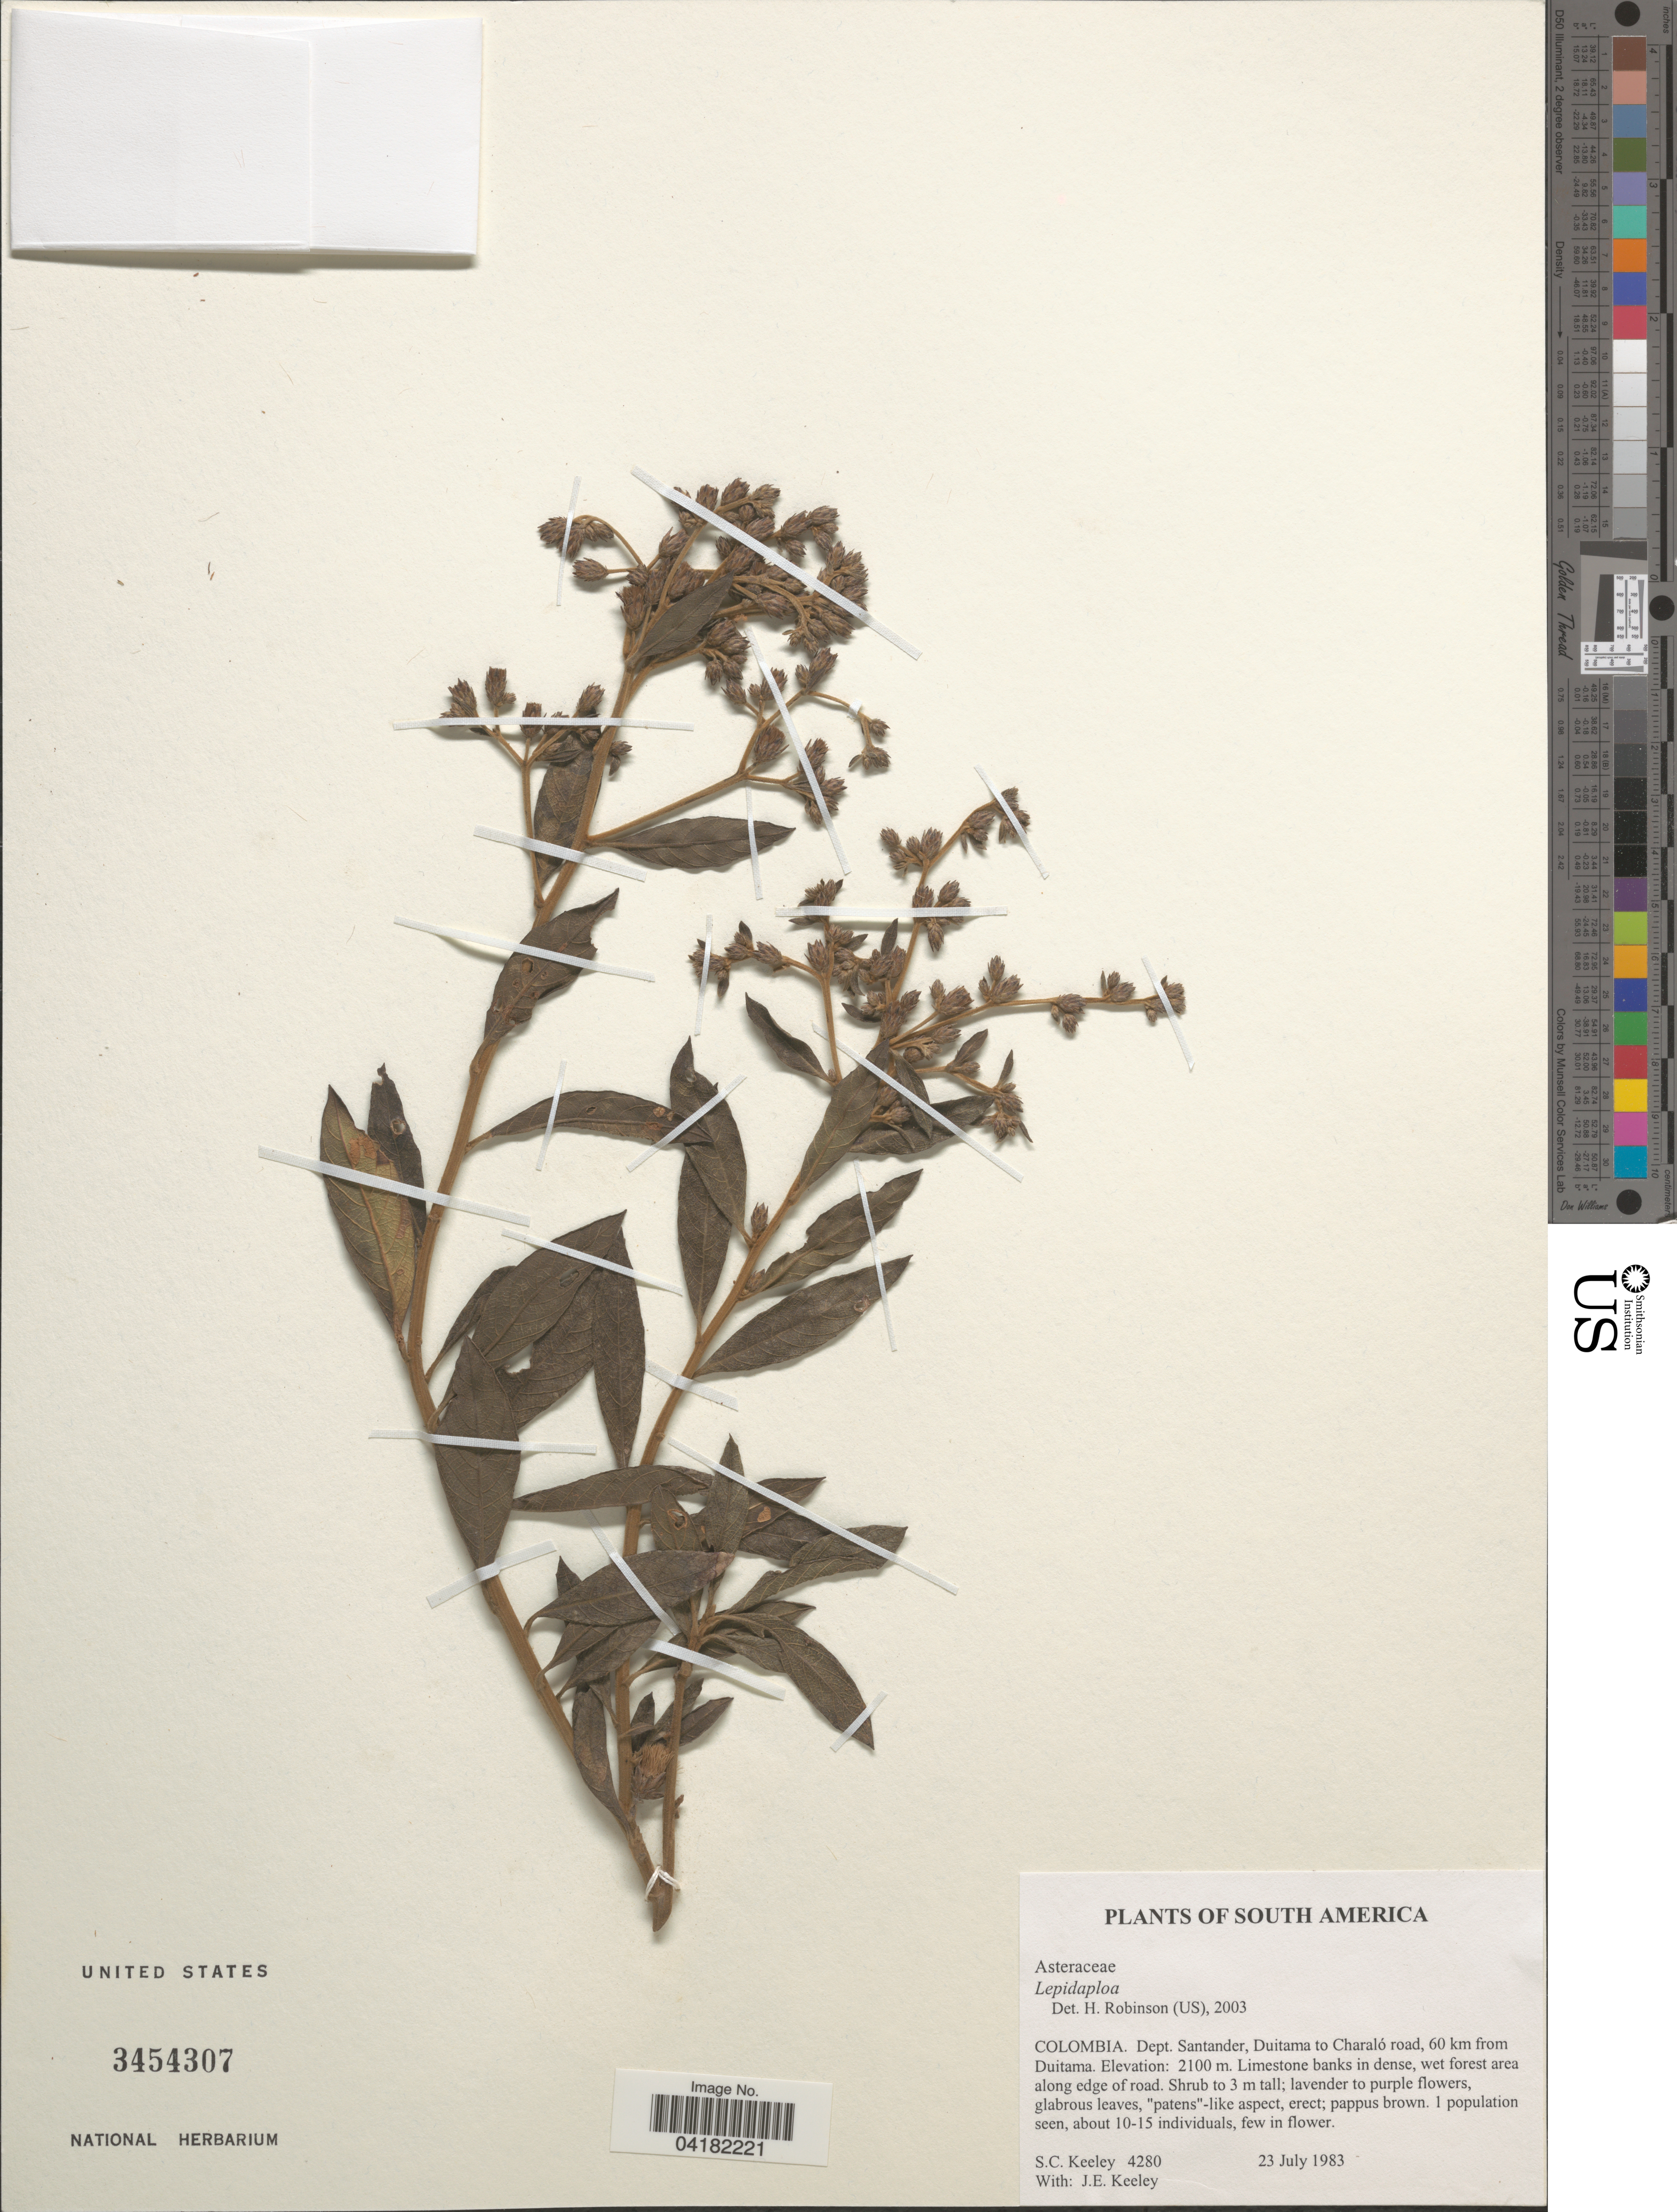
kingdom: Plantae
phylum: Tracheophyta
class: Magnoliopsida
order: Asterales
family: Asteraceae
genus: Lepidaploa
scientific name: Lepidaploa sp.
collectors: S. C. Keeley & J. E. Keeley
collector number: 4280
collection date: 1983-07-23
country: Colombia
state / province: Santander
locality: Dept. Santander, Duitama to Charaló road, 60 km from Duitana.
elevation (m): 2100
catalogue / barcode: US 3454307